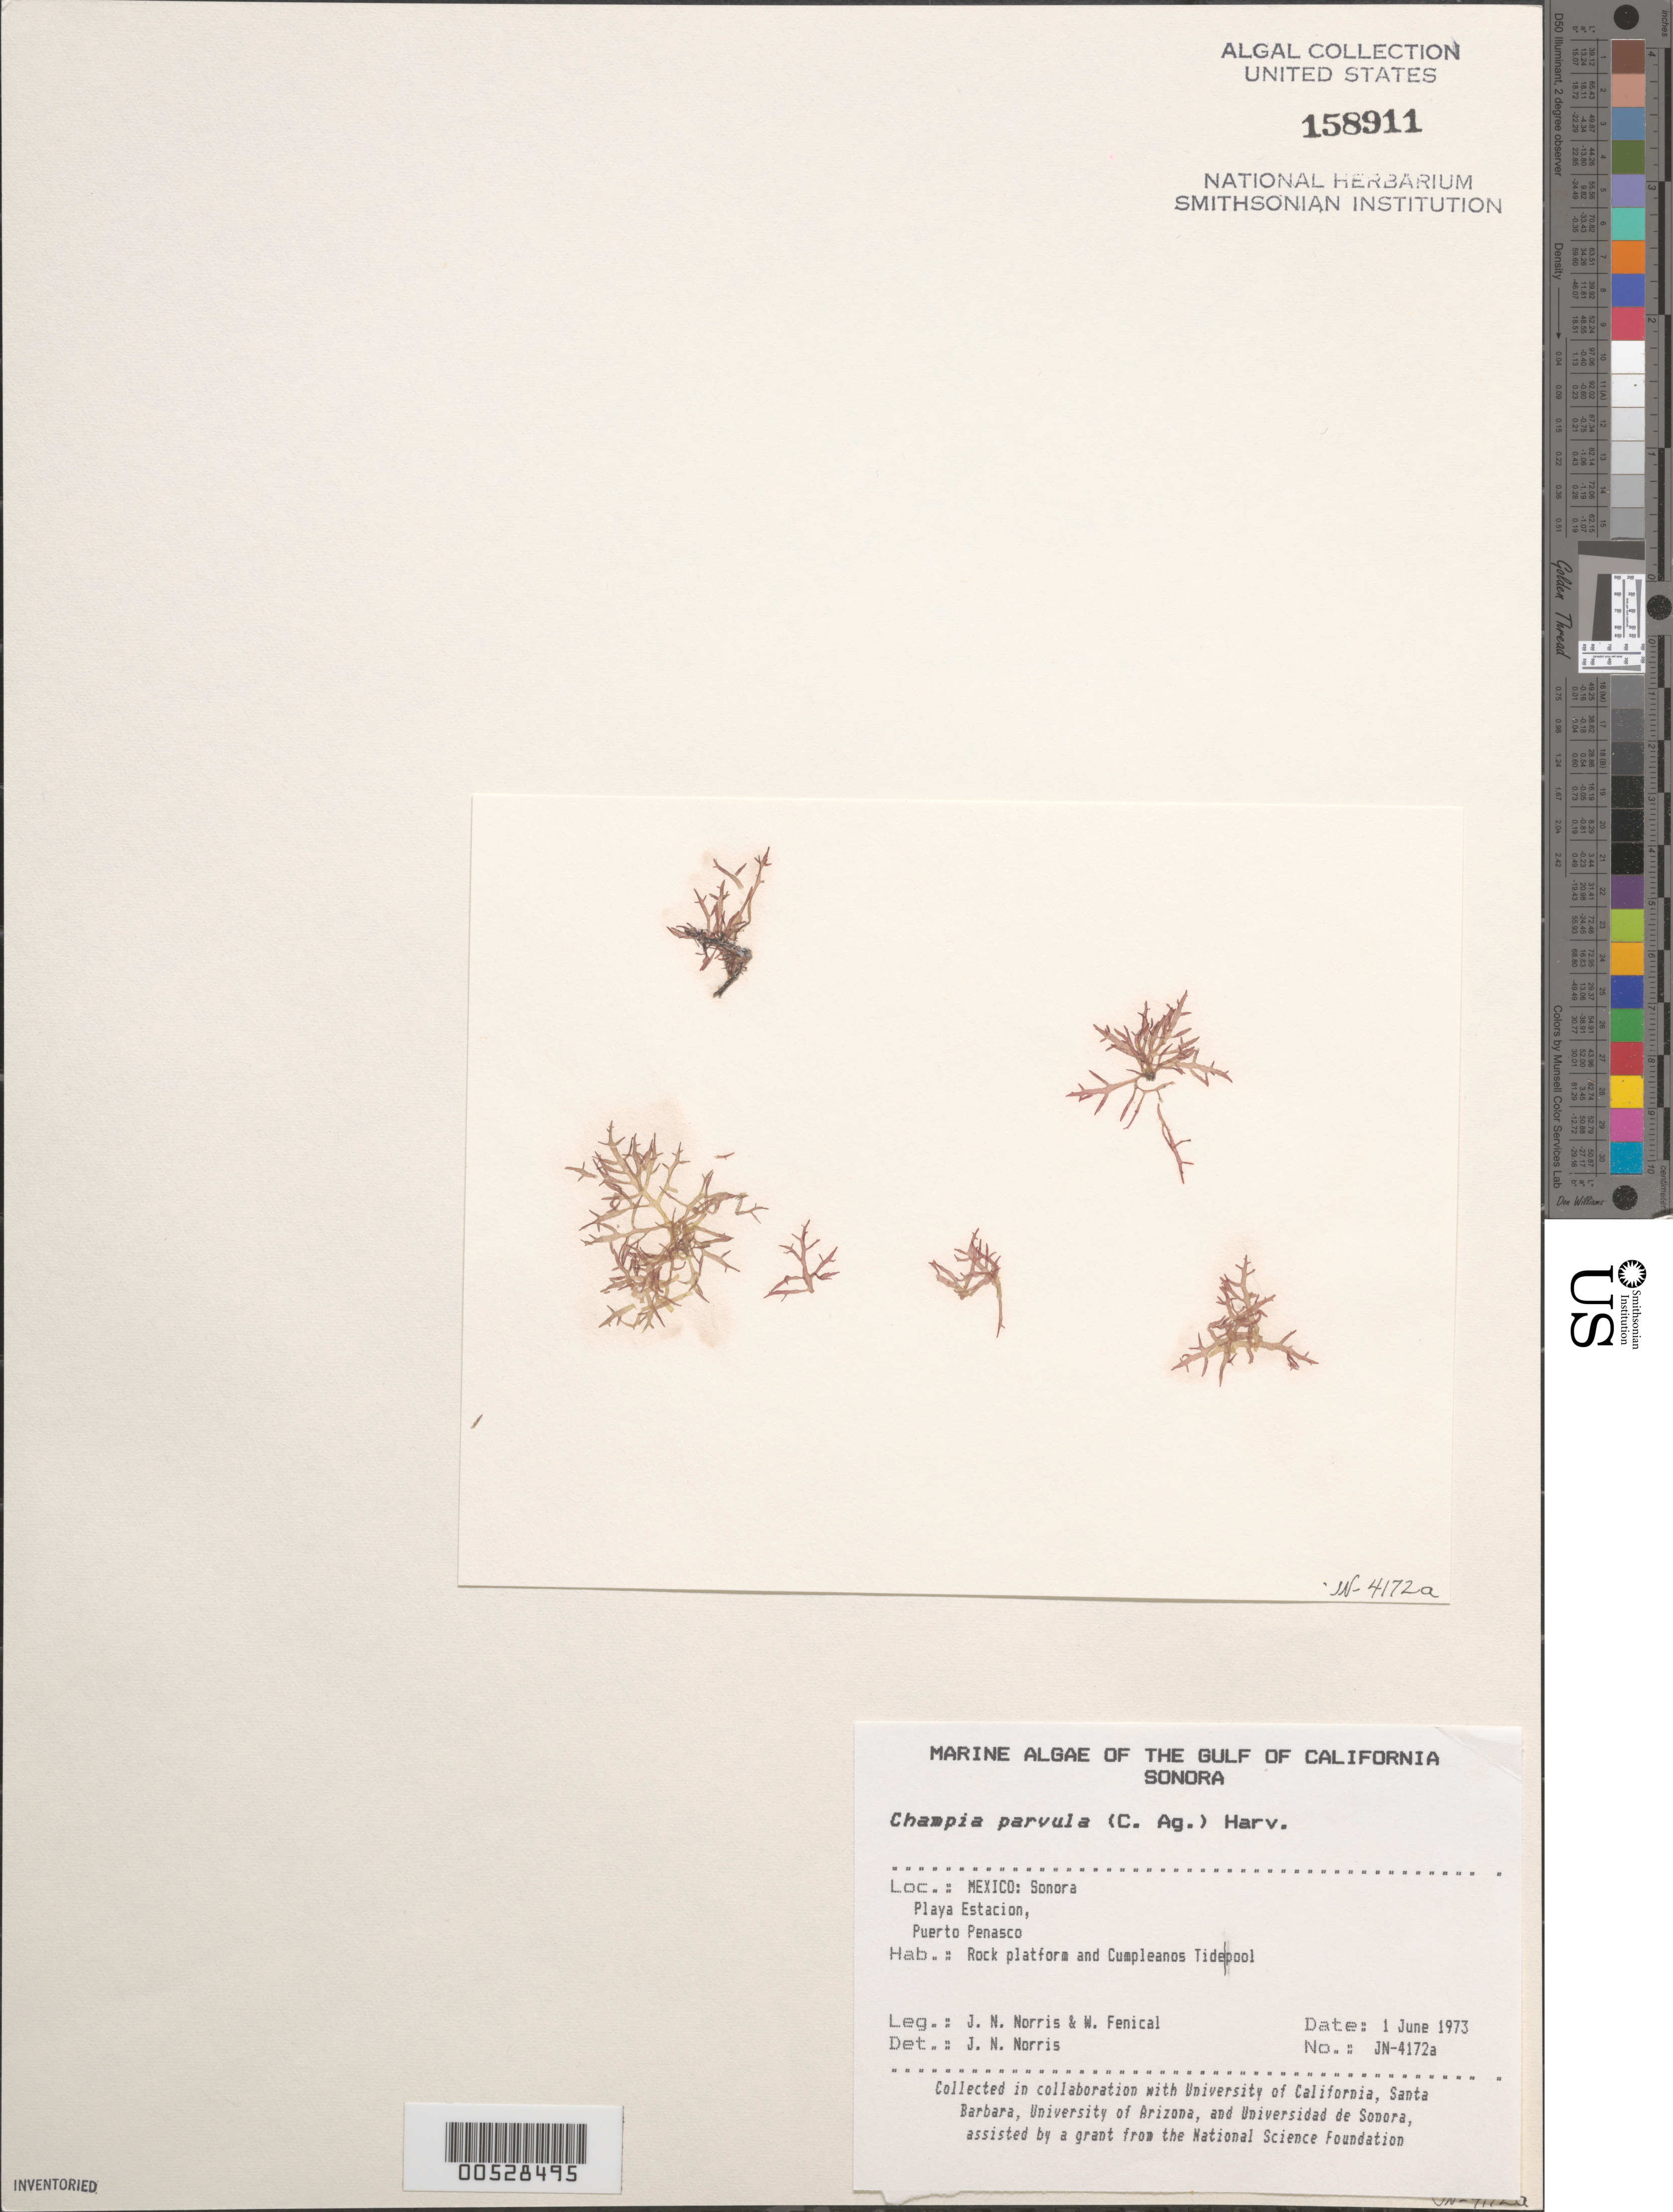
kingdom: Plantae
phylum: Rhodophyta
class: Florideophyceae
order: Rhodymeniales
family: Champiaceae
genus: Champia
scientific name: Champia parvula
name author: (C. Agardh) Harv.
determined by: Norris, James N.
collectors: J. N. Norris & W. Fenical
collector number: JN-4172a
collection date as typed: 01 Jun 1973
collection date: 1973-06-01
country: Mexico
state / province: Sonora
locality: Playa Estacion, Puerto Penasco, Cumpleanos Tide Pool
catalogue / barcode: US 158911